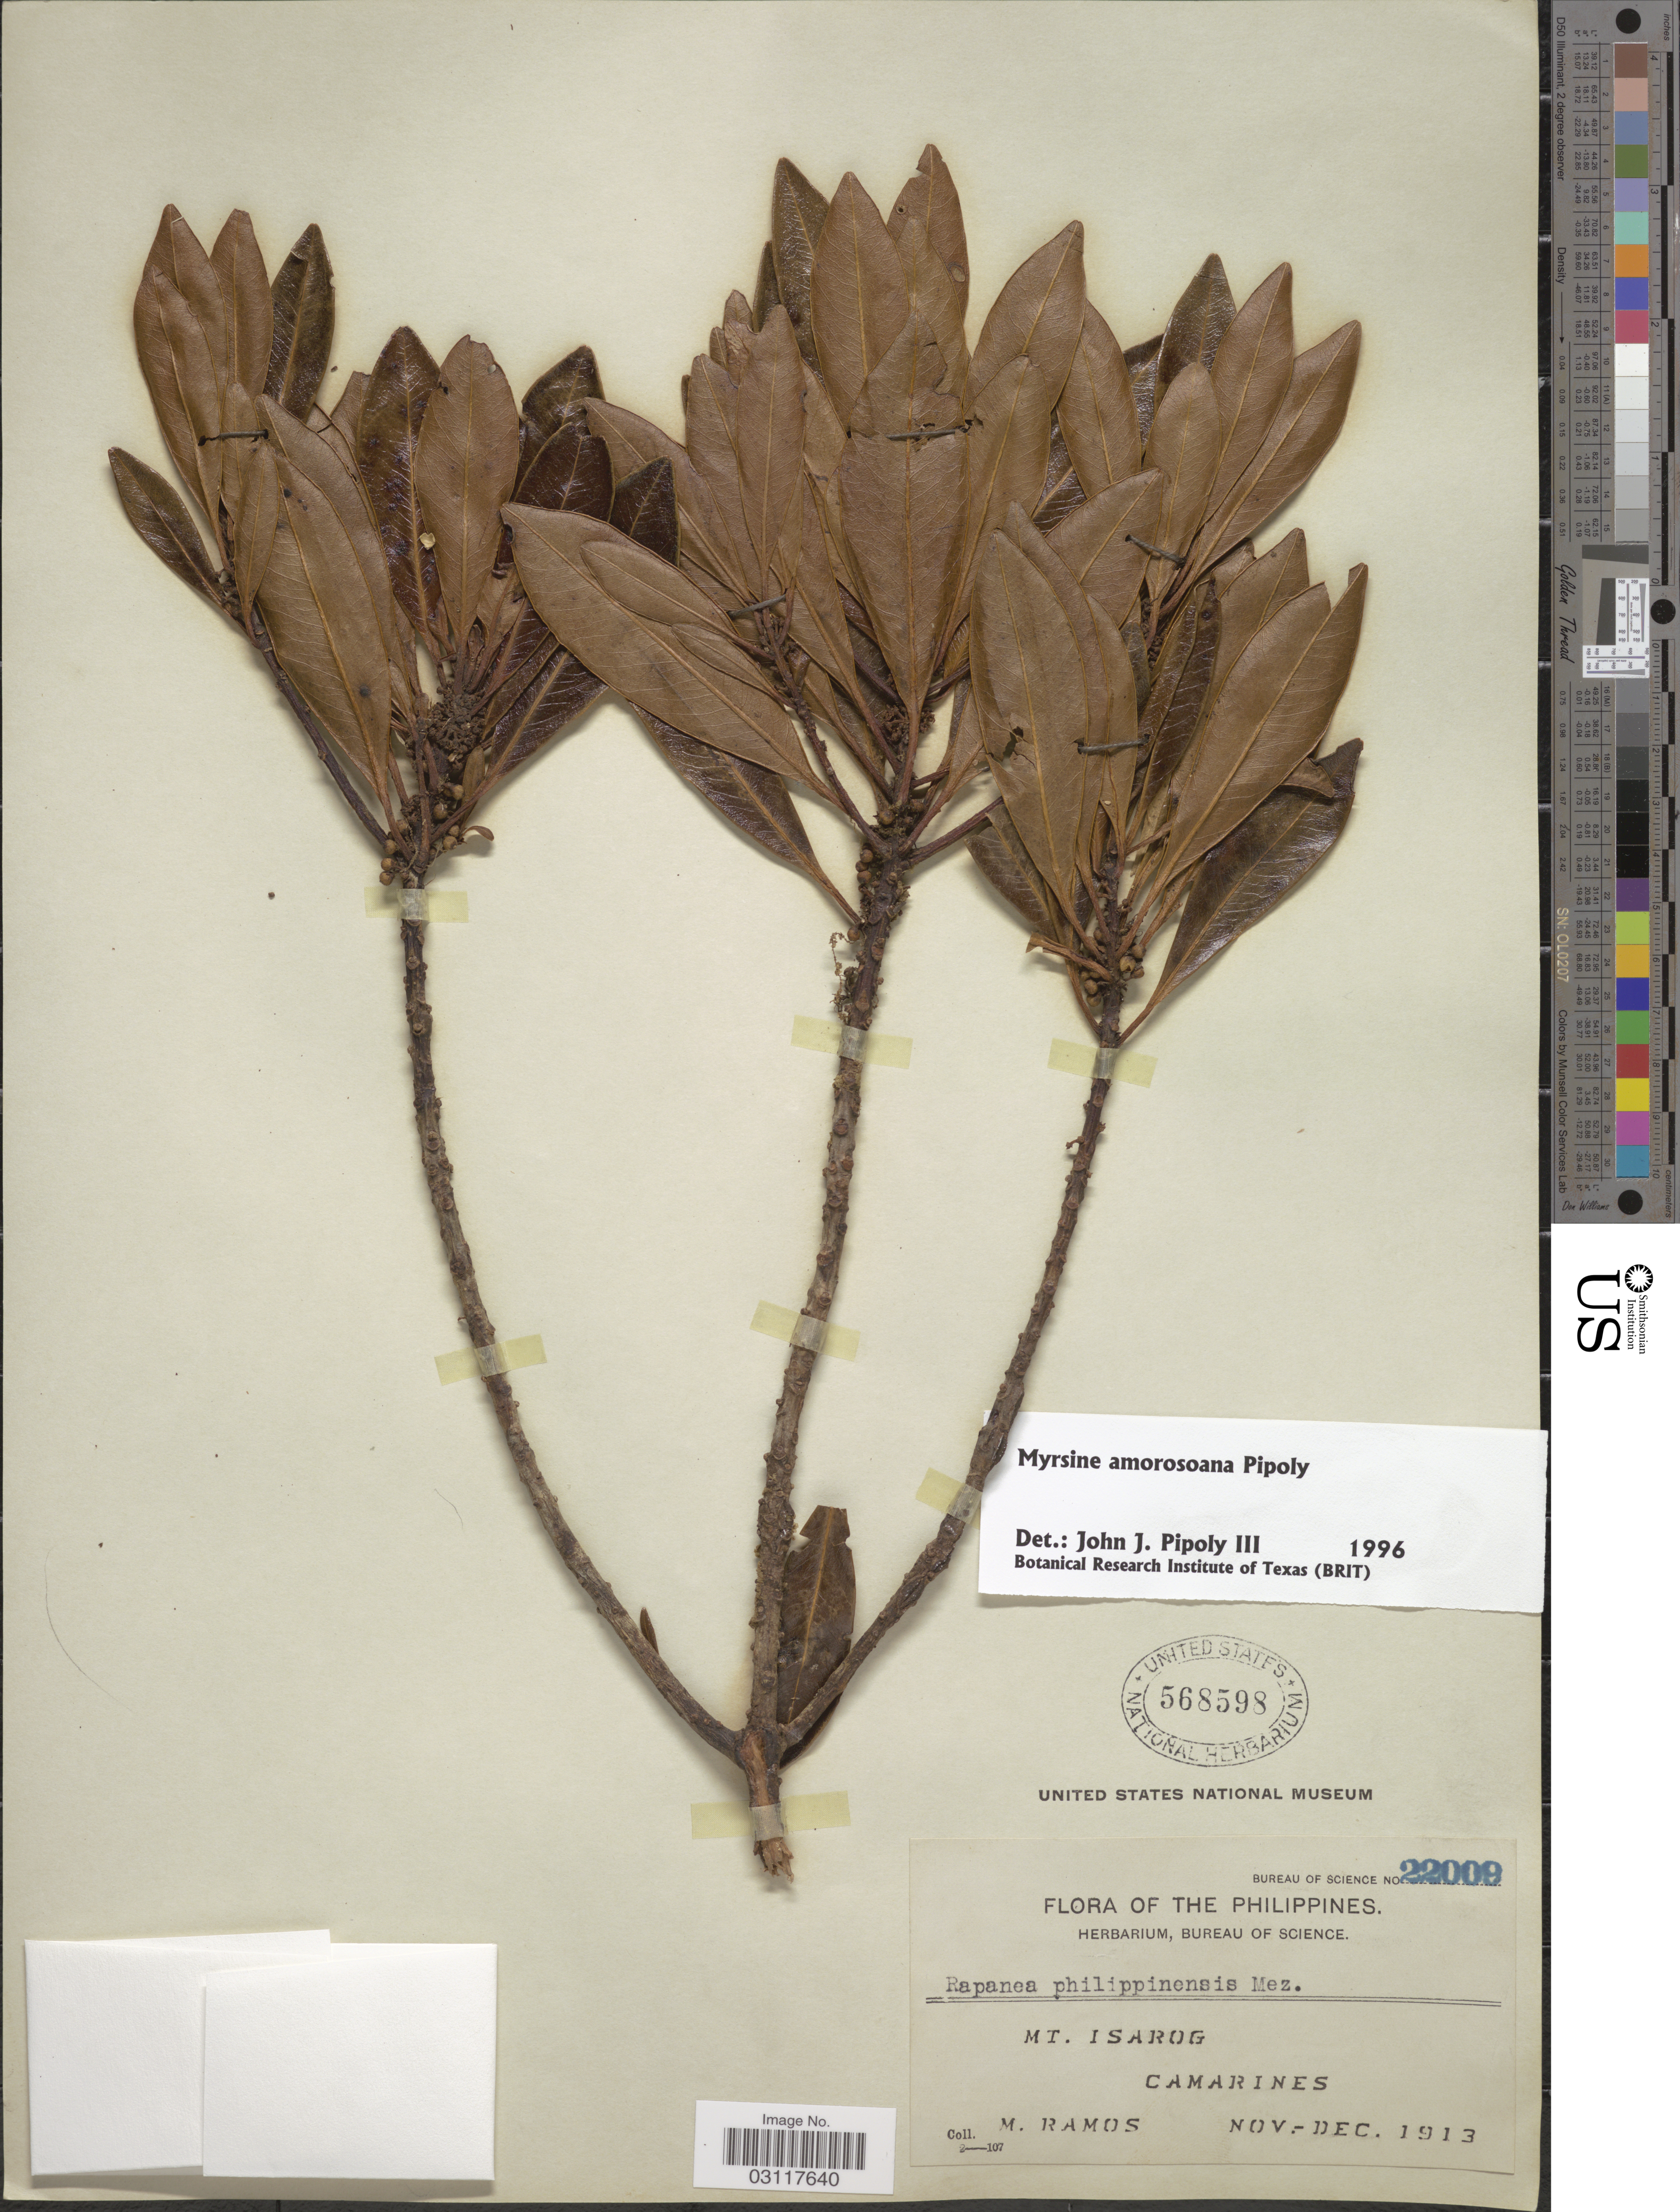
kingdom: Plantae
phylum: Tracheophyta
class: Magnoliopsida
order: Ericales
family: Primulaceae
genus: Myrsine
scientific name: Myrsine sp.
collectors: M. Ramos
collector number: Bureau of Science 22009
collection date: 1913-11/1913-12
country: Philippines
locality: Mt. Isarog, Camarines.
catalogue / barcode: US 568598